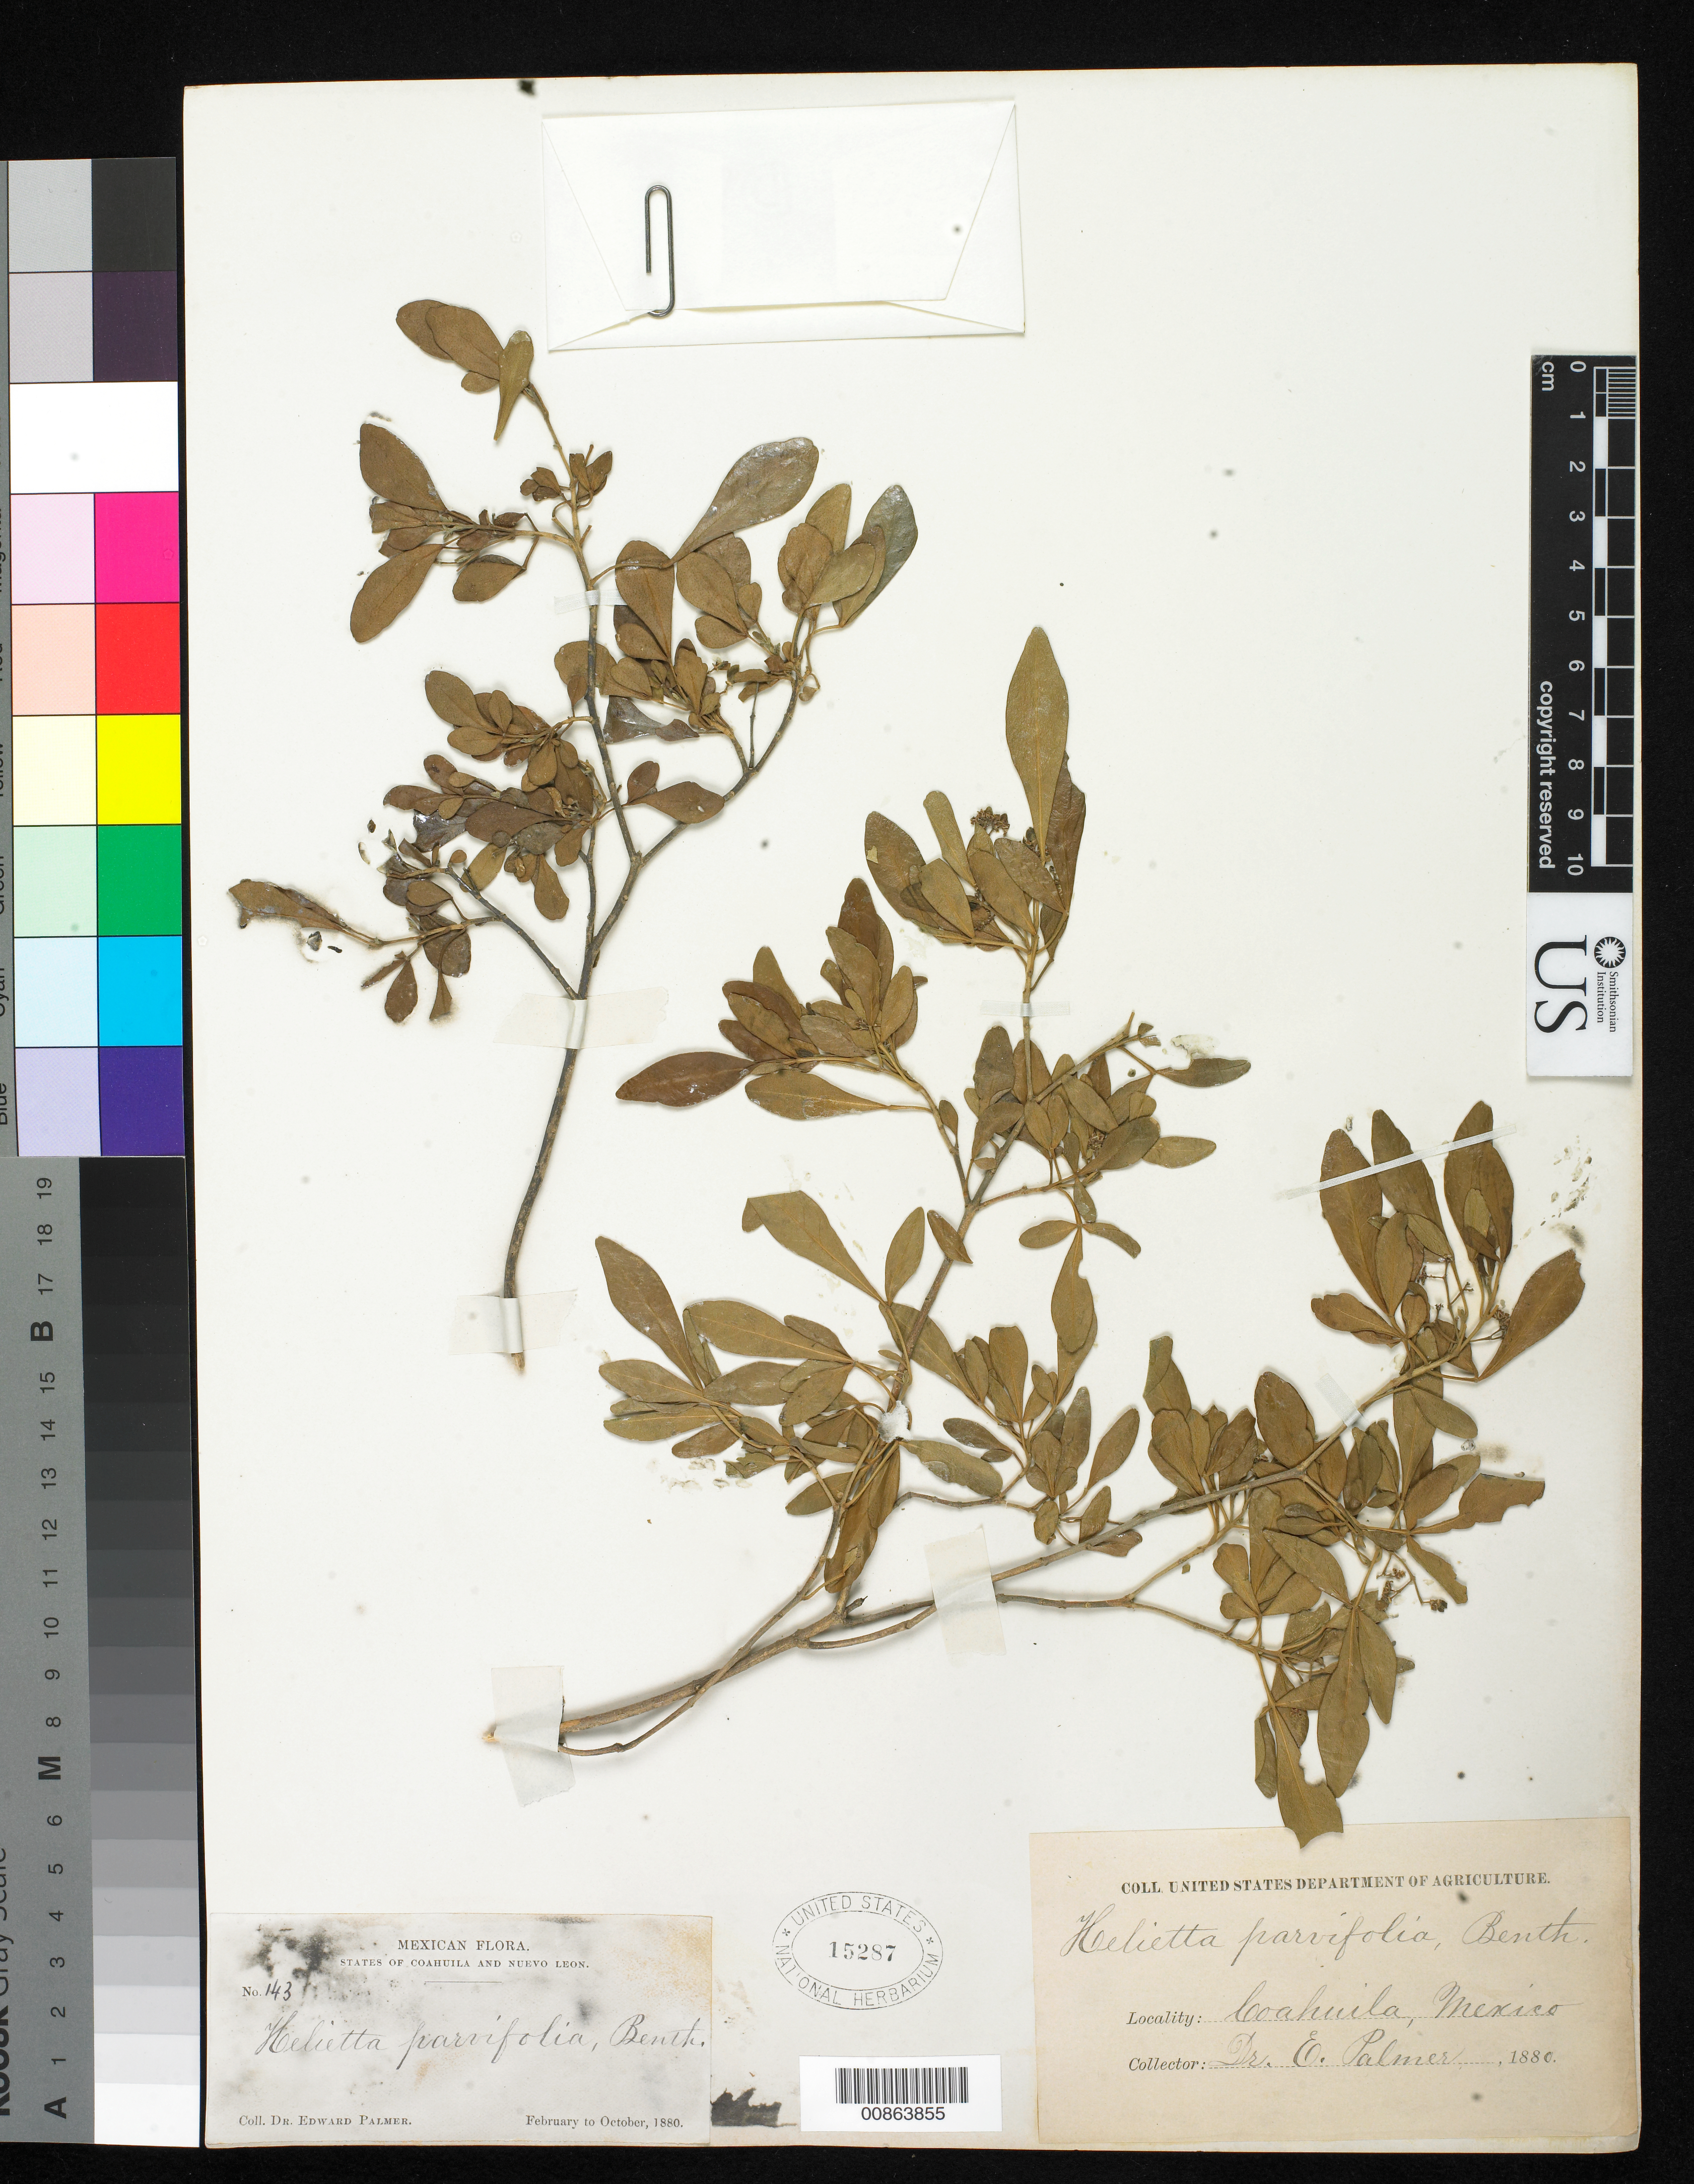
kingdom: Plantae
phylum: Tracheophyta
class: Magnoliopsida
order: Sapindales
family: Rutaceae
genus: Helietta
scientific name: Helietta parvifolia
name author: (A. Gray ex Hemsl.) Benth.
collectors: E. Palmer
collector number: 143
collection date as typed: Feb 1880 to -- Oct 1880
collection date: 1880-02/1880-10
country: Mexico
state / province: Coahuila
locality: Coahuila.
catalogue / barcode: US 15287